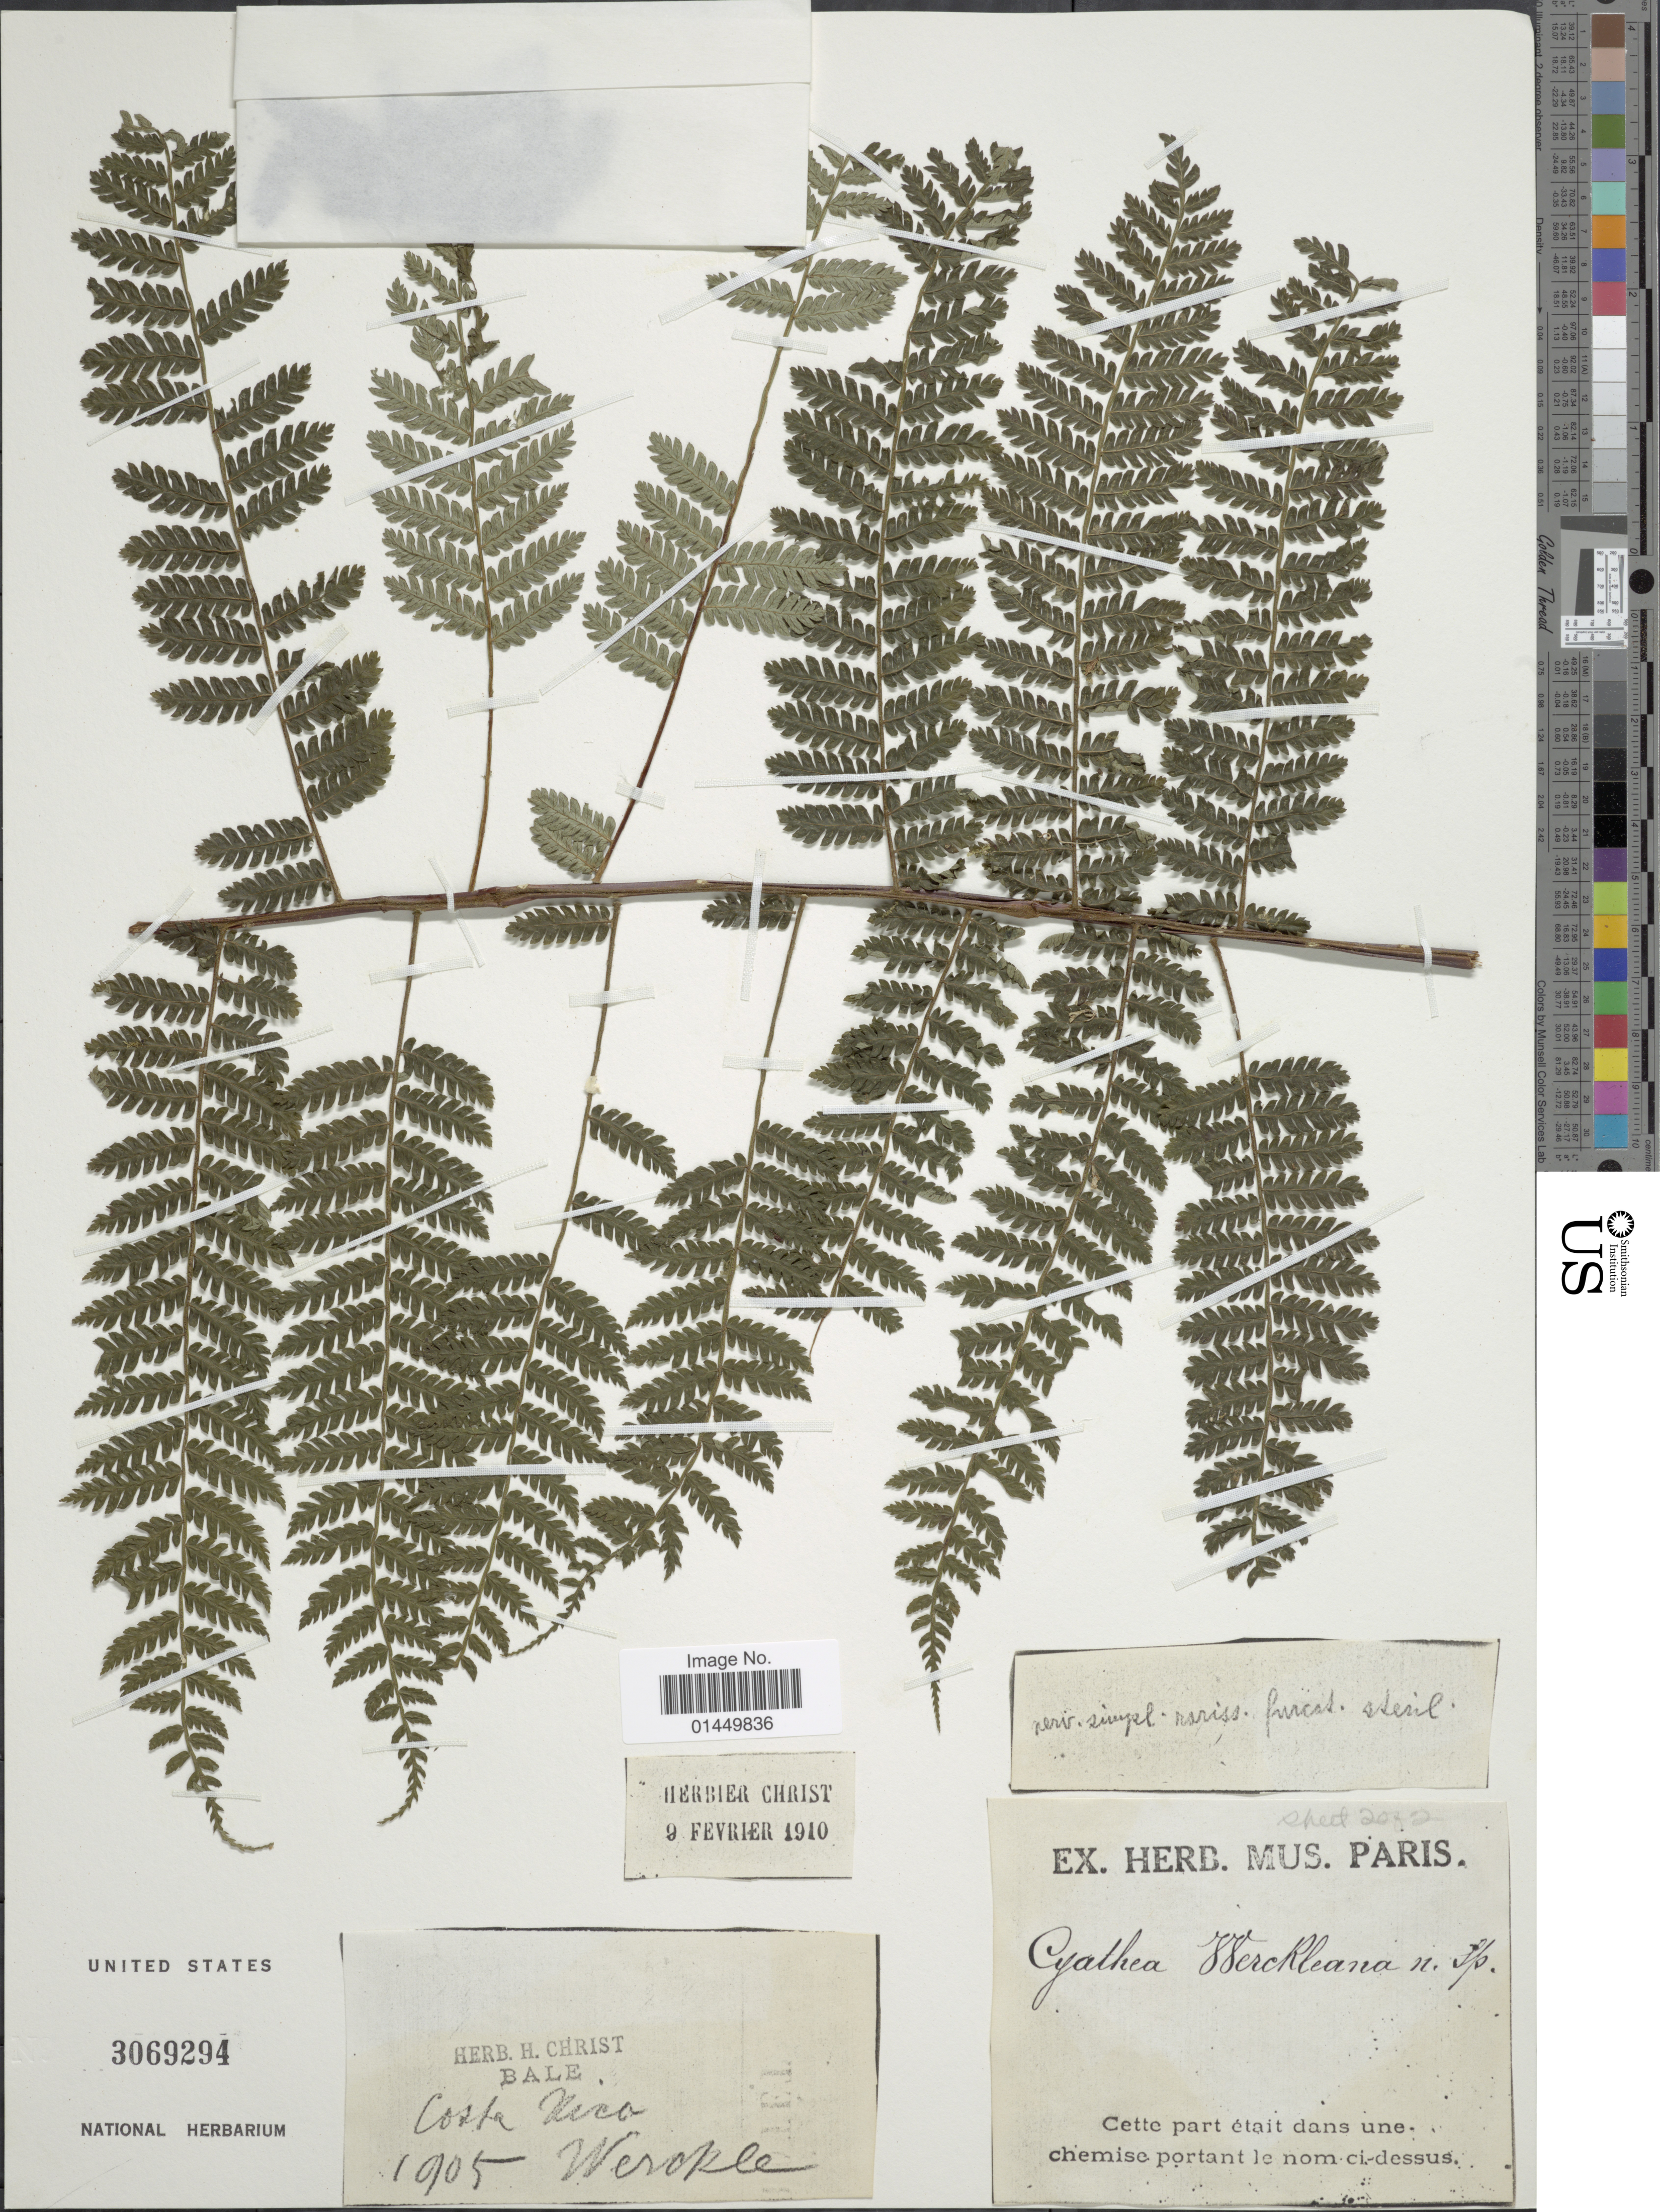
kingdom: Plantae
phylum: Tracheophyta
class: Polypodiopsida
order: Cyatheales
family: Cyatheaceae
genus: Cyathea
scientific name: Cyathea sp.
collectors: C. C Wercklé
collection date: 1905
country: Costa Rica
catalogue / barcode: US 3069294